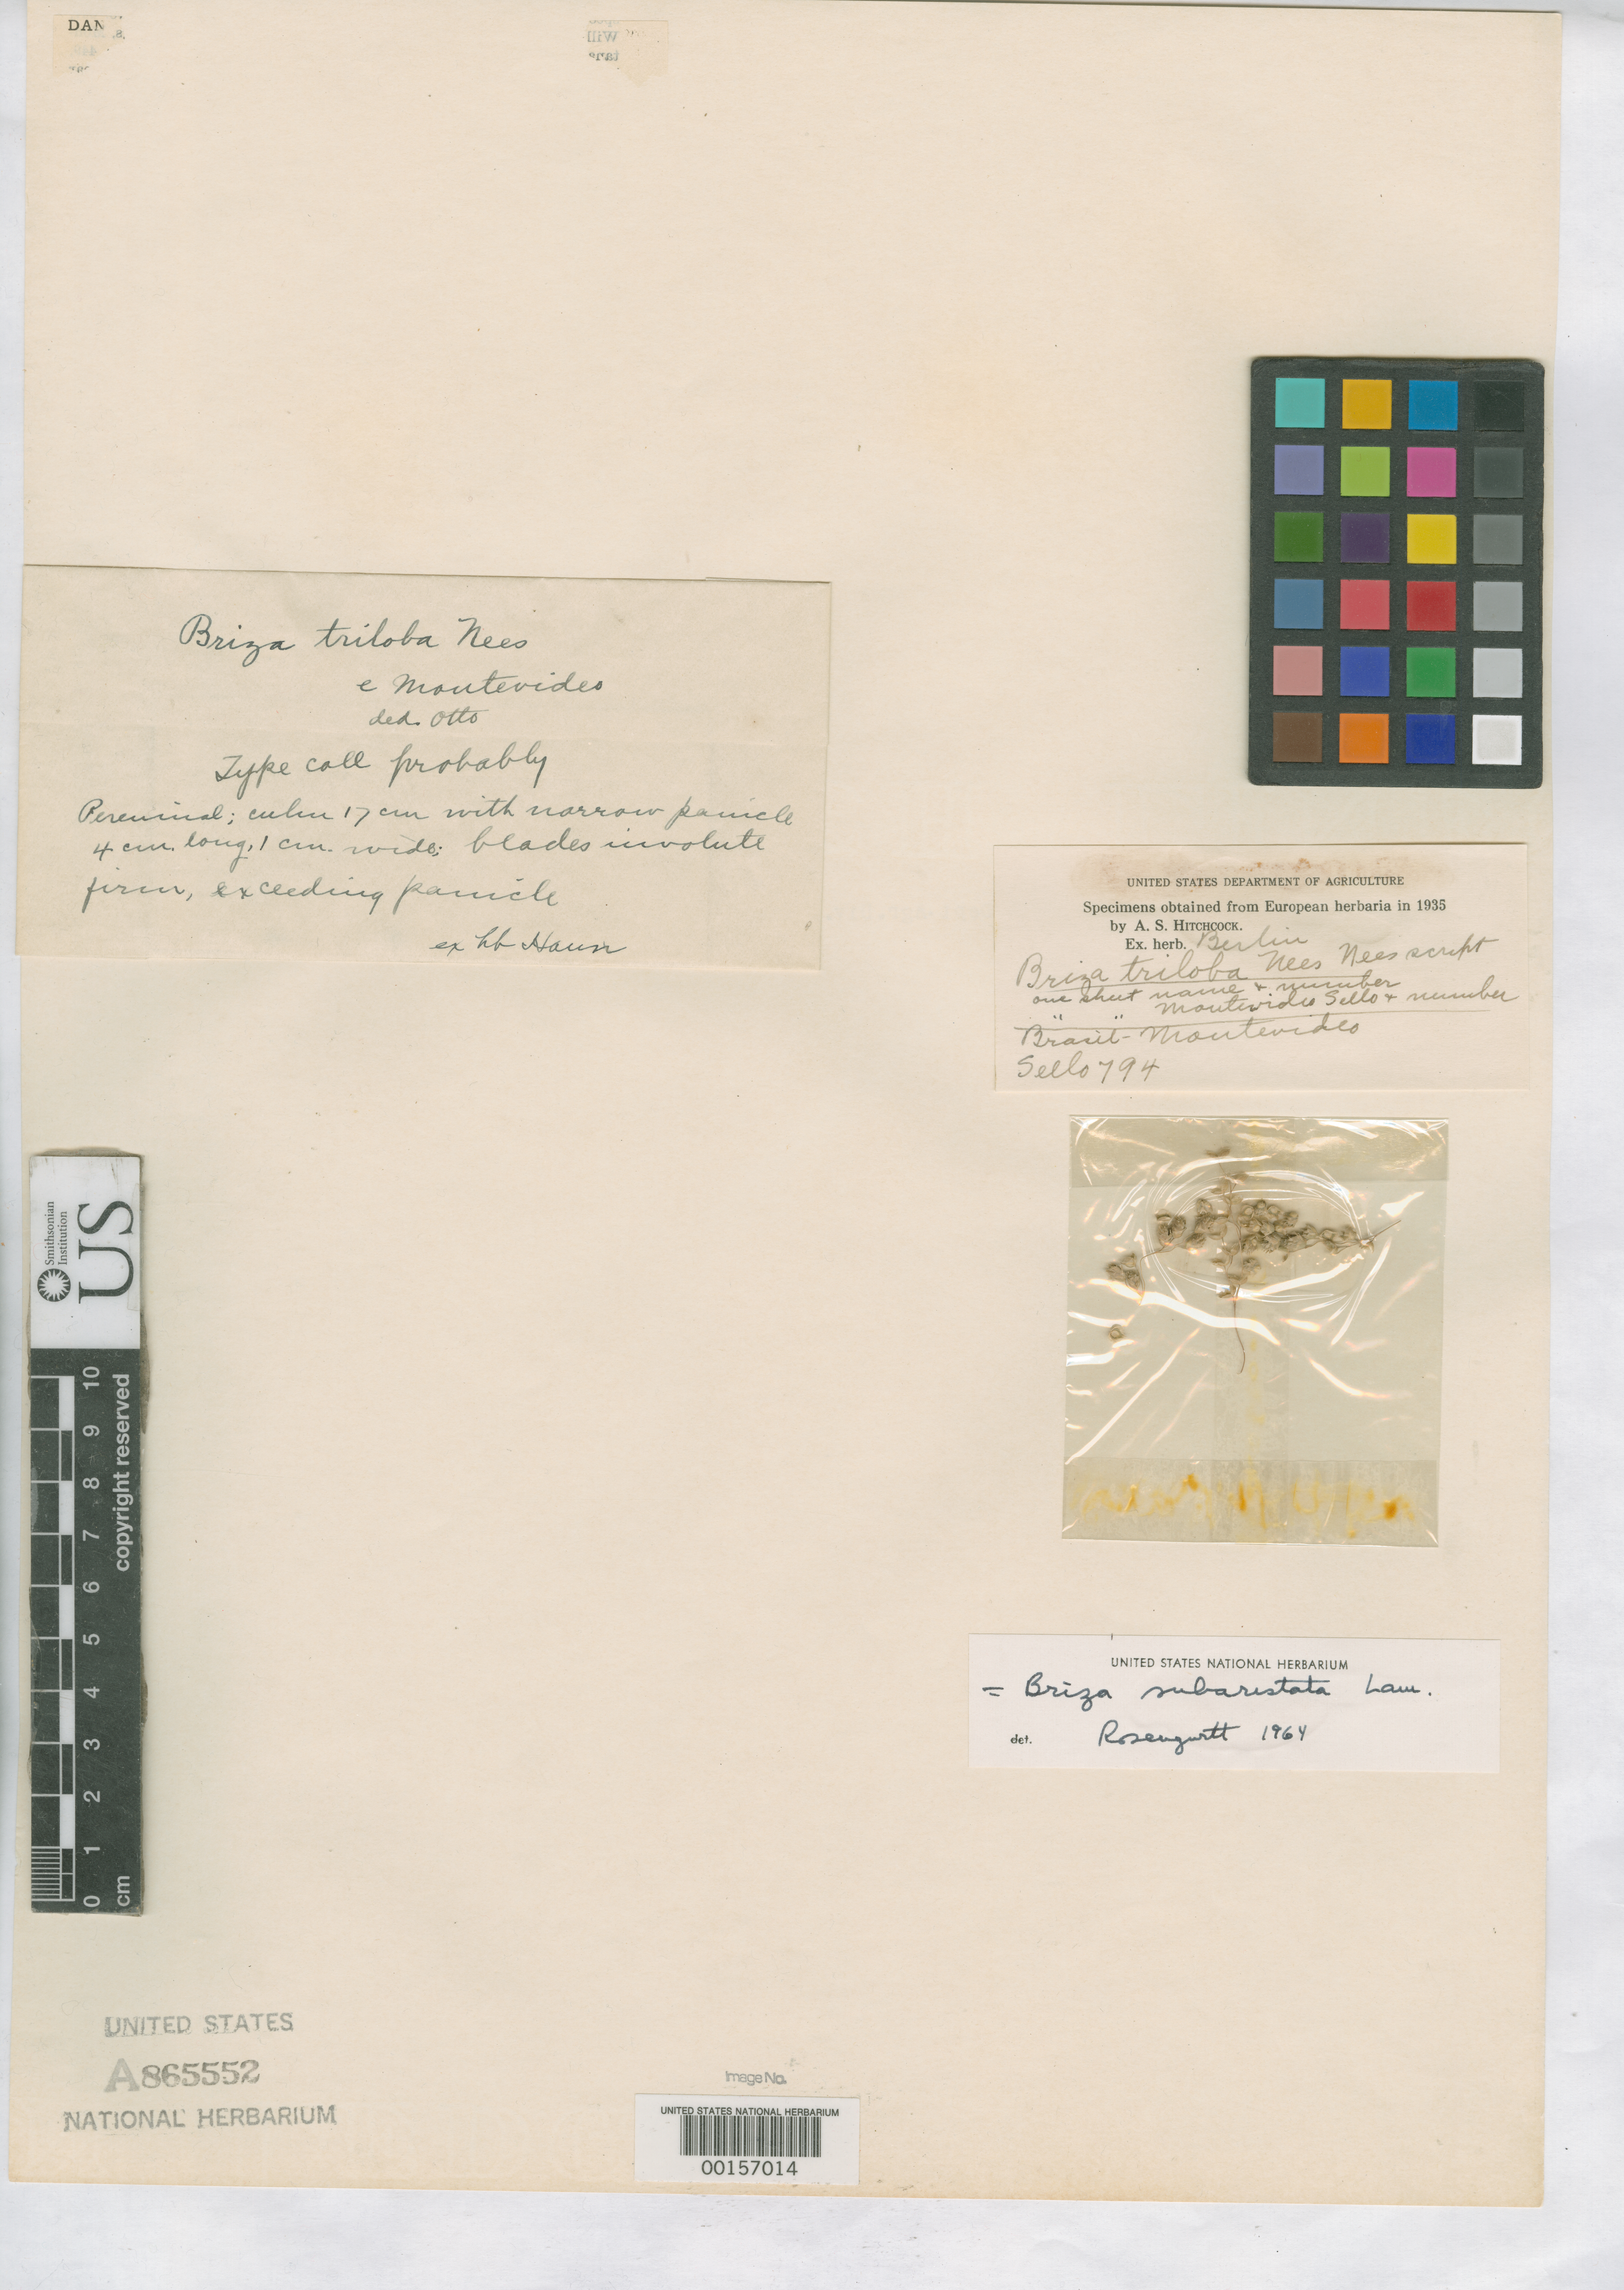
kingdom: Plantae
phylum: Tracheophyta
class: Liliopsida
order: Poales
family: Poaceae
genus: Briza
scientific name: Briza triloba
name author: Nees in Mart.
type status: Type Fragment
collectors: F. Sellow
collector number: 794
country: Brazil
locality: Montevideo.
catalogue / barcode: US 865552A